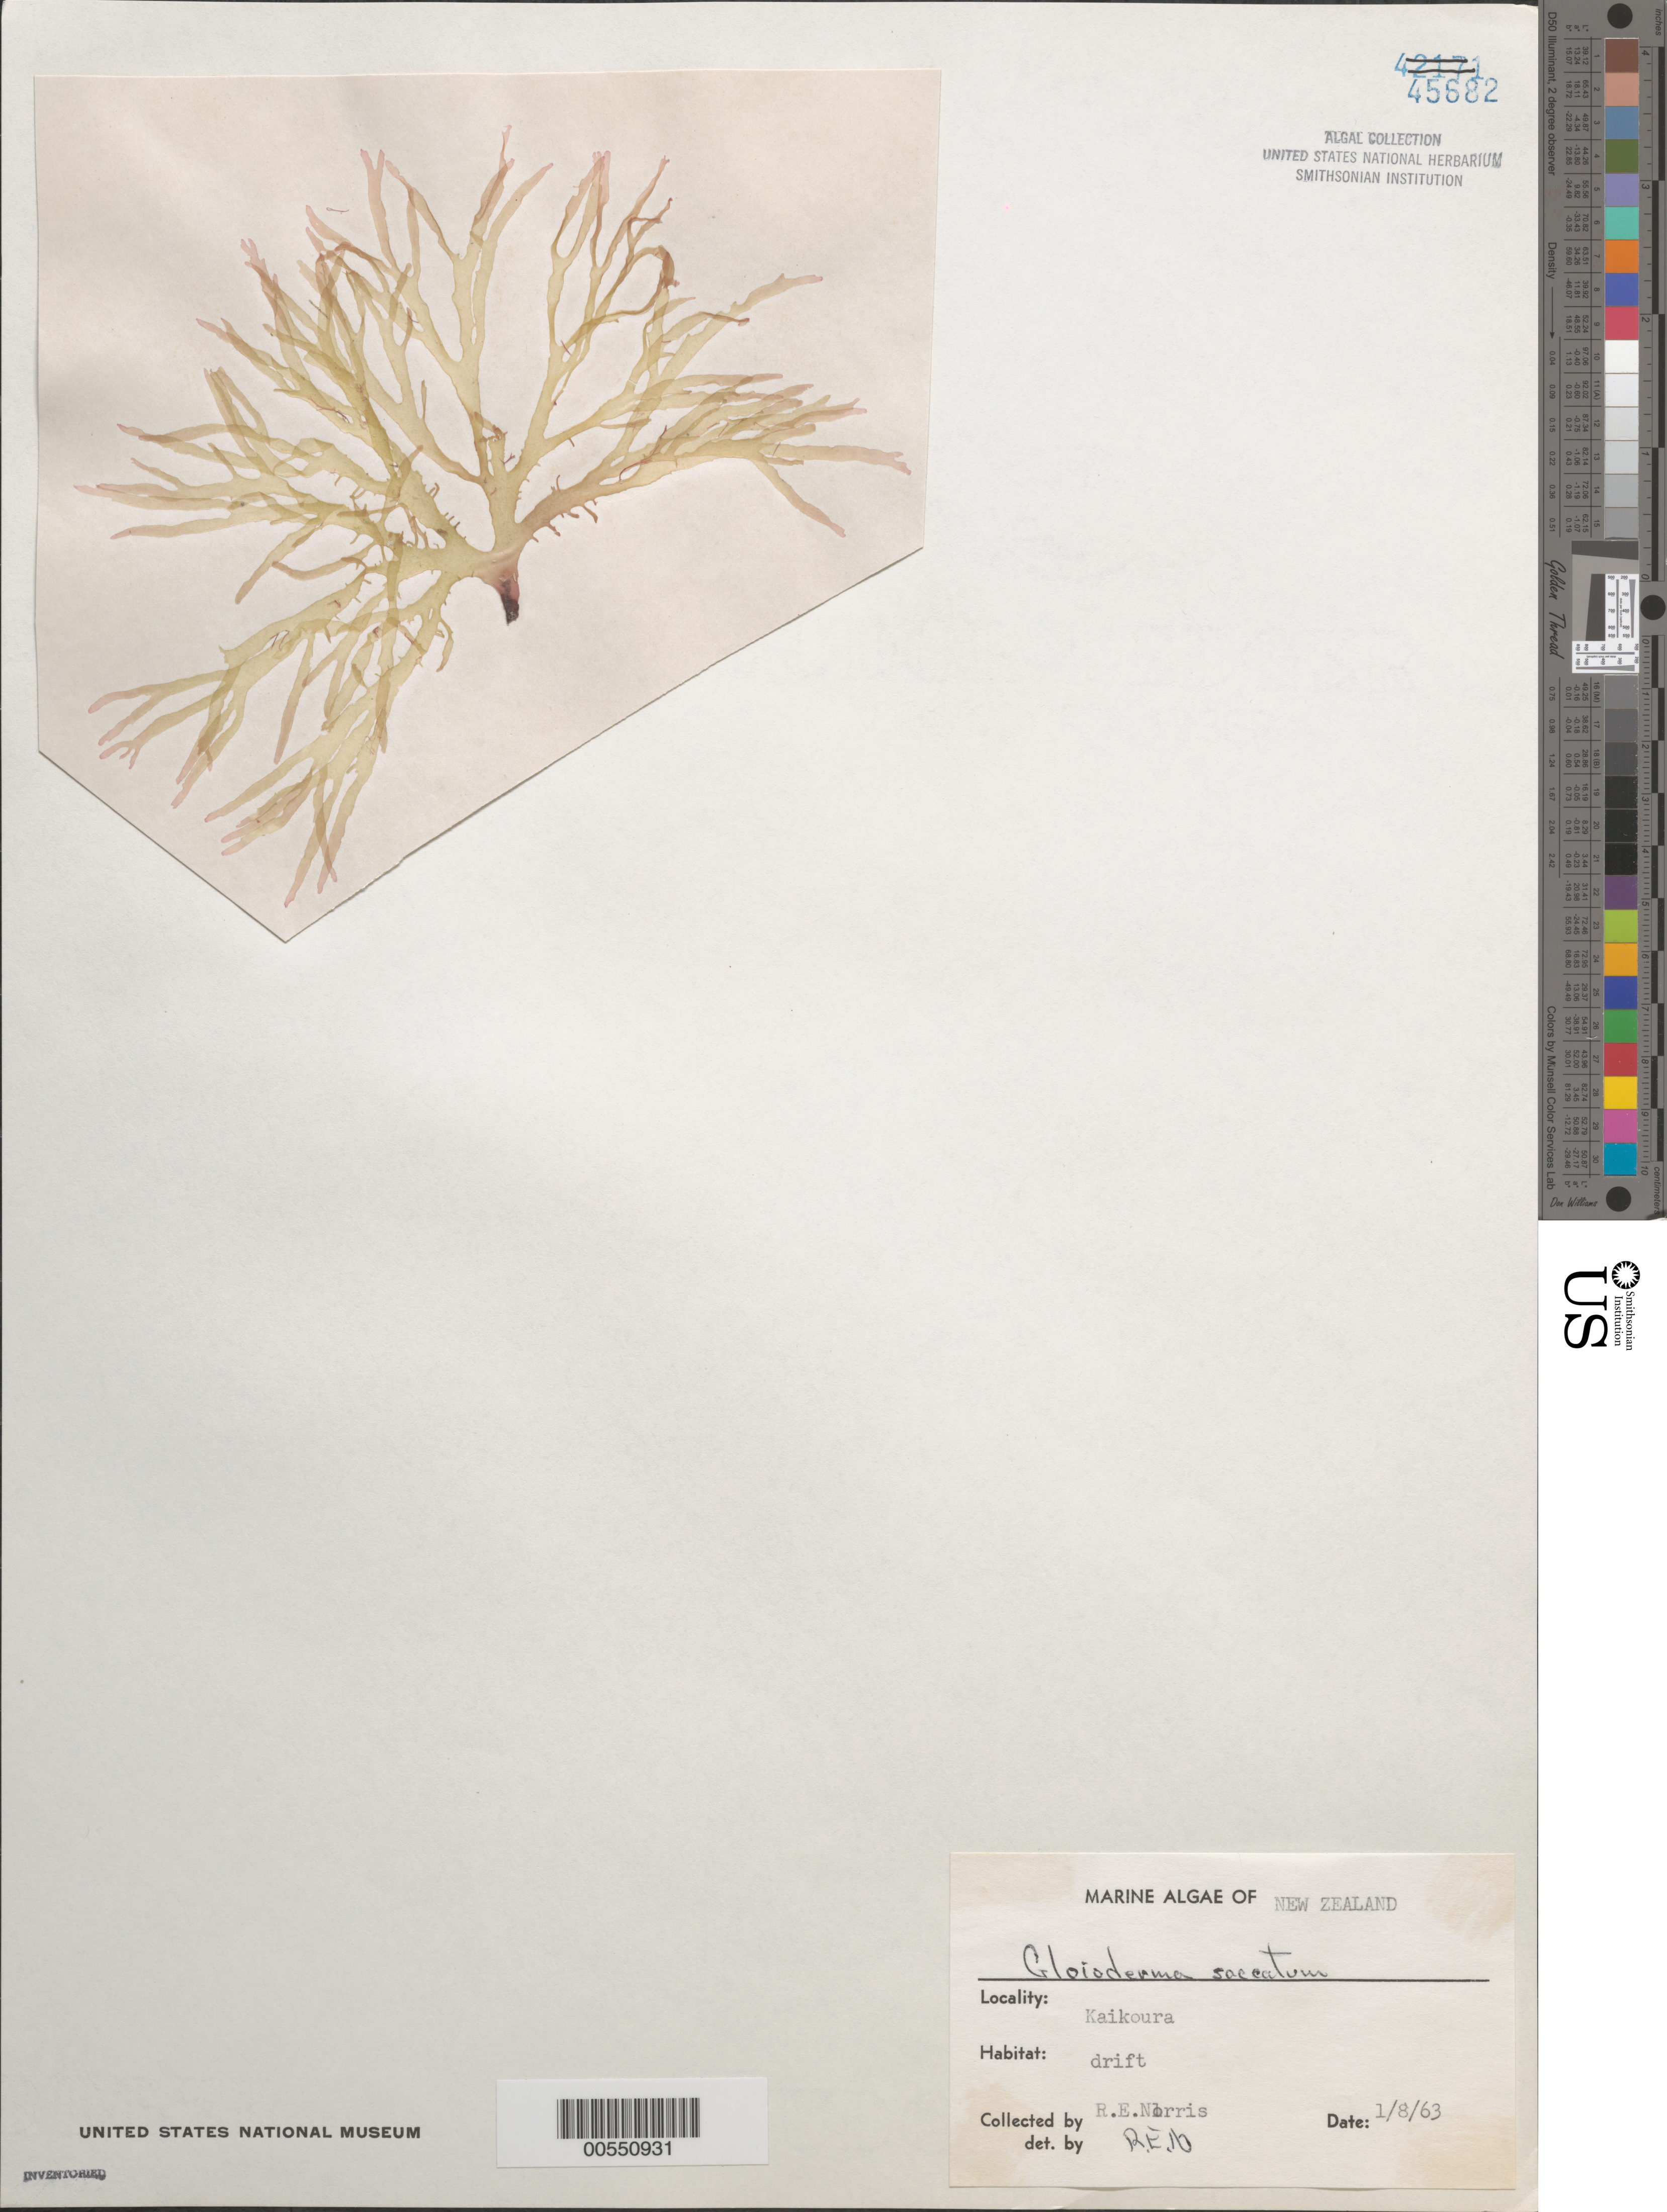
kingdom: Plantae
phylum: Rhodophyta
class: Florideophyceae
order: Rhodymeniales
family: Faucheaceae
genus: Gloiocladia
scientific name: Gloiocladia saccata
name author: (J. Agardh) R.E. Norris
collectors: R. E. Norris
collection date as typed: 08 Jan 1963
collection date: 1963-01-08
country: New Zealand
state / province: Canterbury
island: South Island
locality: Kaikoura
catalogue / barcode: US 45682